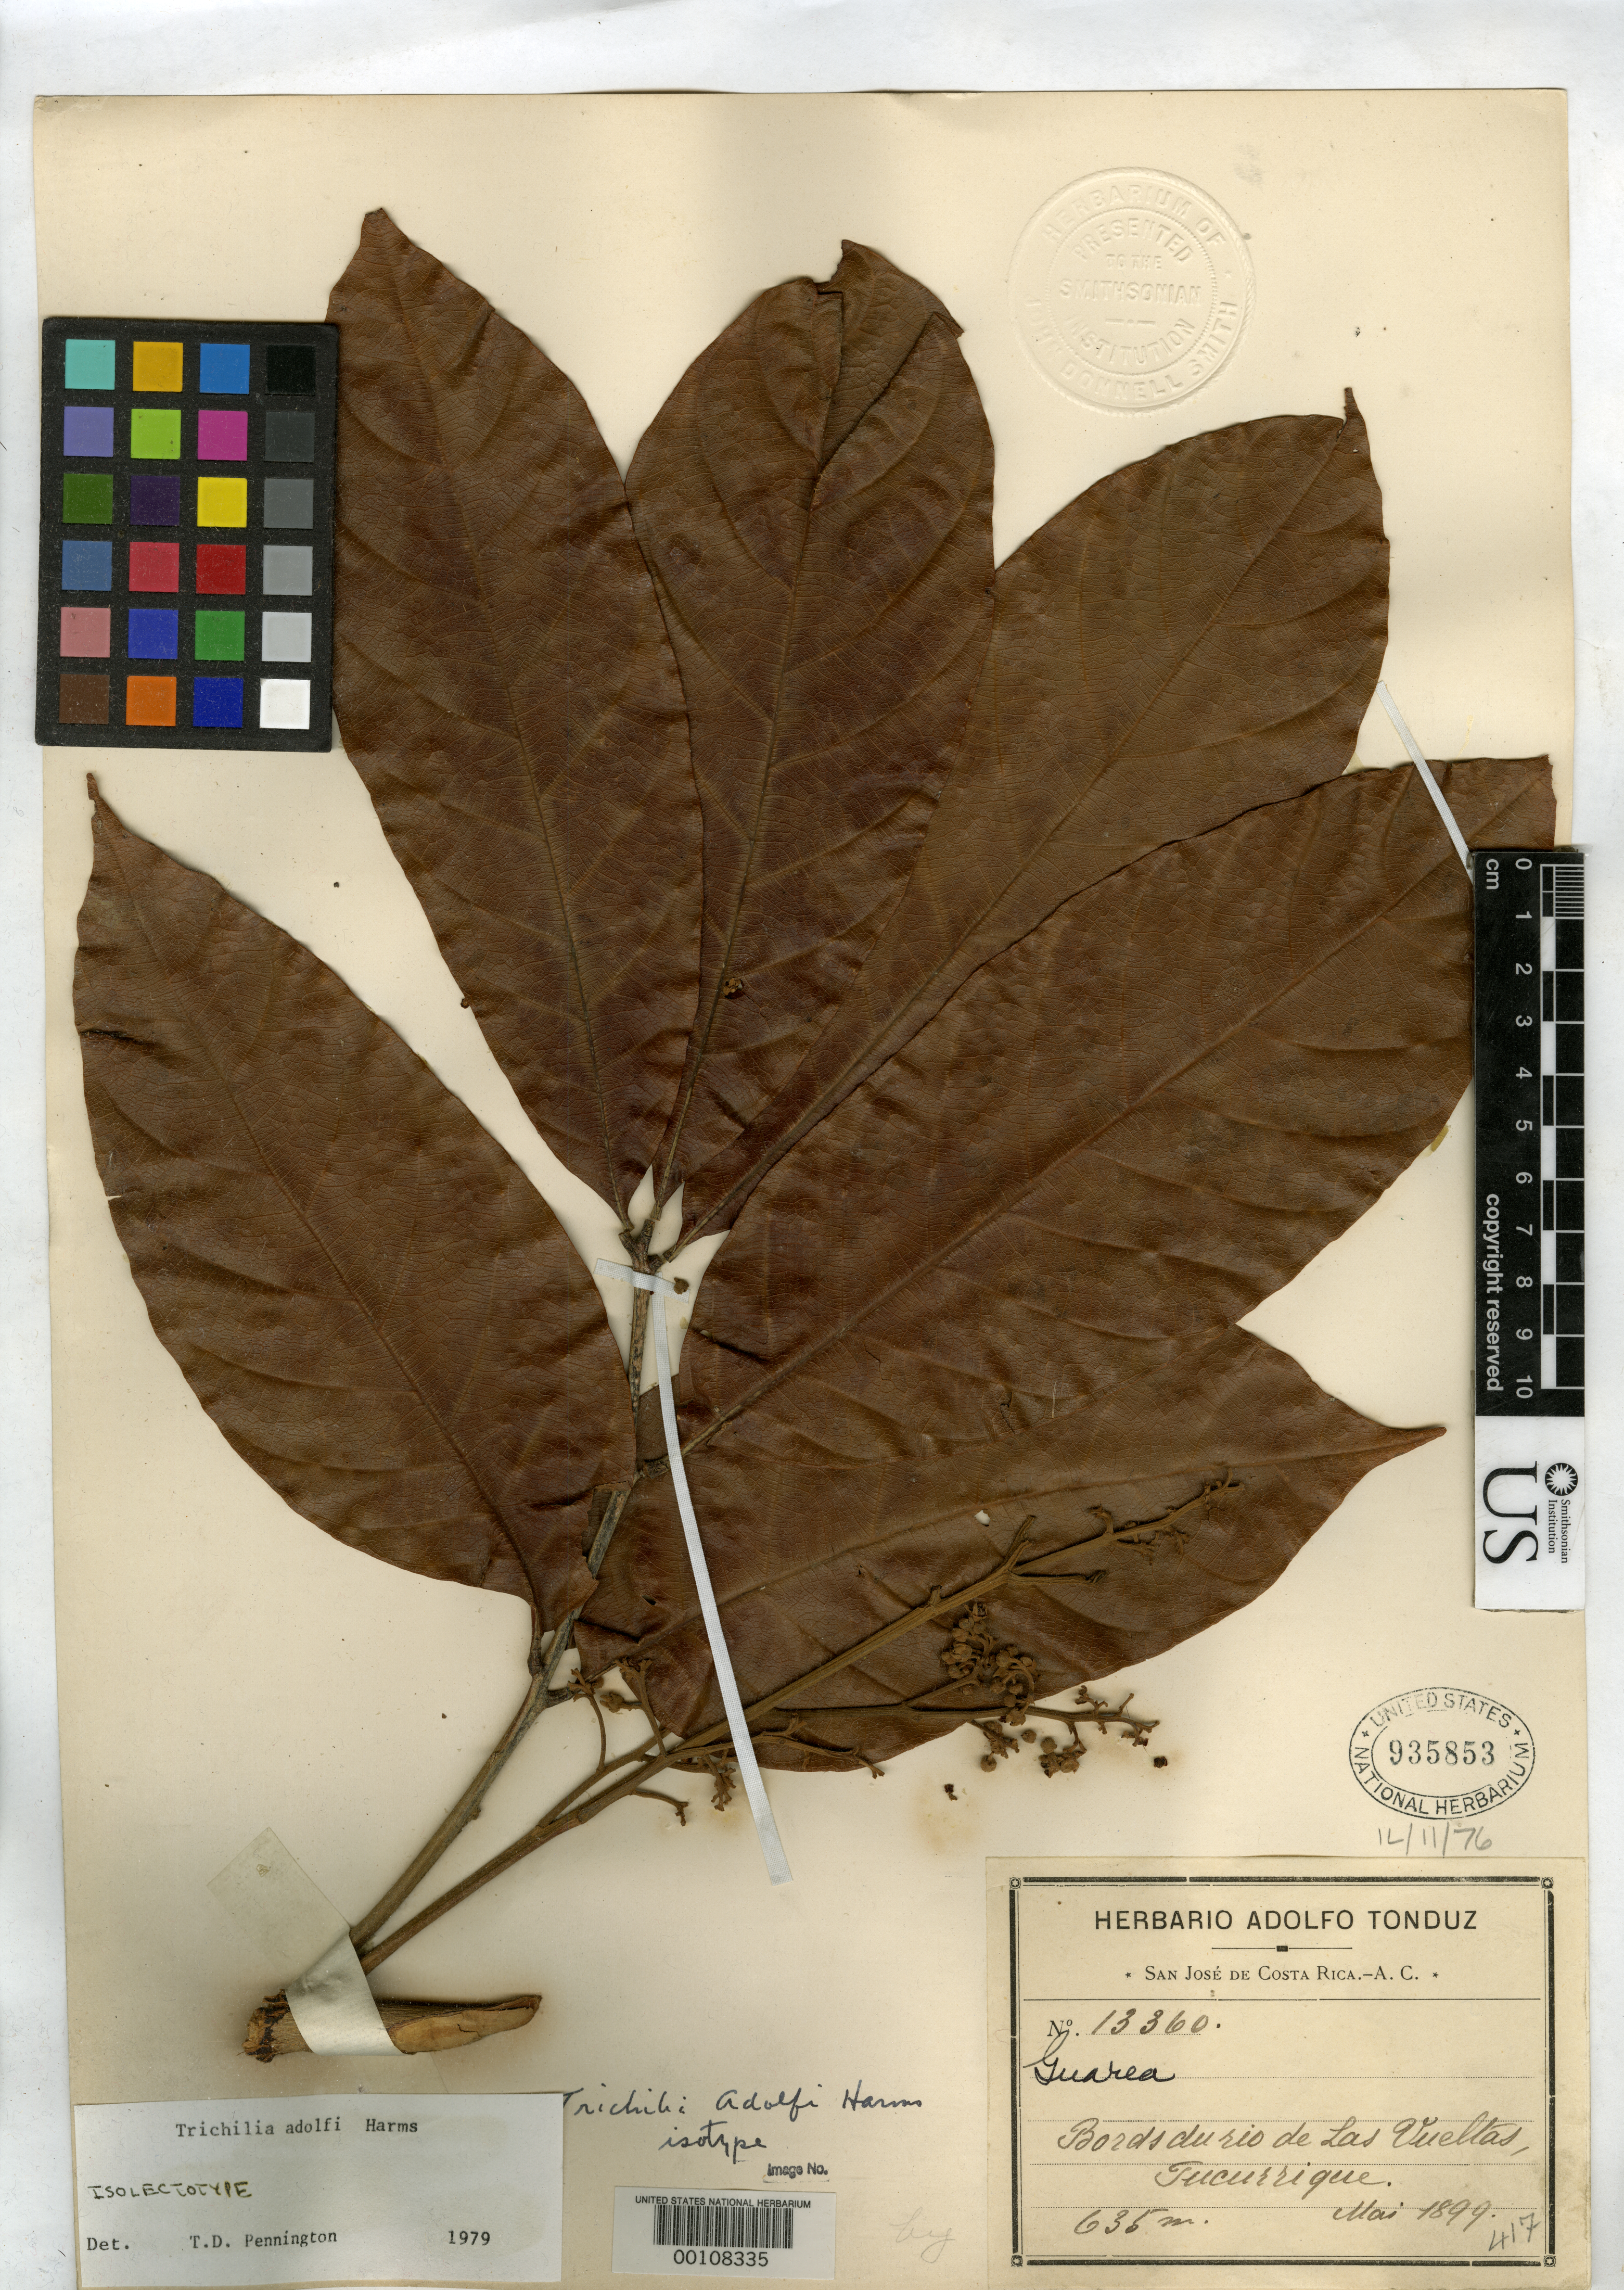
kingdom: Plantae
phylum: Tracheophyta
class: Magnoliopsida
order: Sapindales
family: Meliaceae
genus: Trichilia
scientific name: Trichilia adolfi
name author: Harms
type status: Isotype; Isolectotype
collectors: A. Tonduz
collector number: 13360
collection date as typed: May 1899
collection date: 1899-05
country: Costa Rica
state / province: San José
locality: "Rio de Las Vueltas, Tucurrique".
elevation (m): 635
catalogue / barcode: US 935853